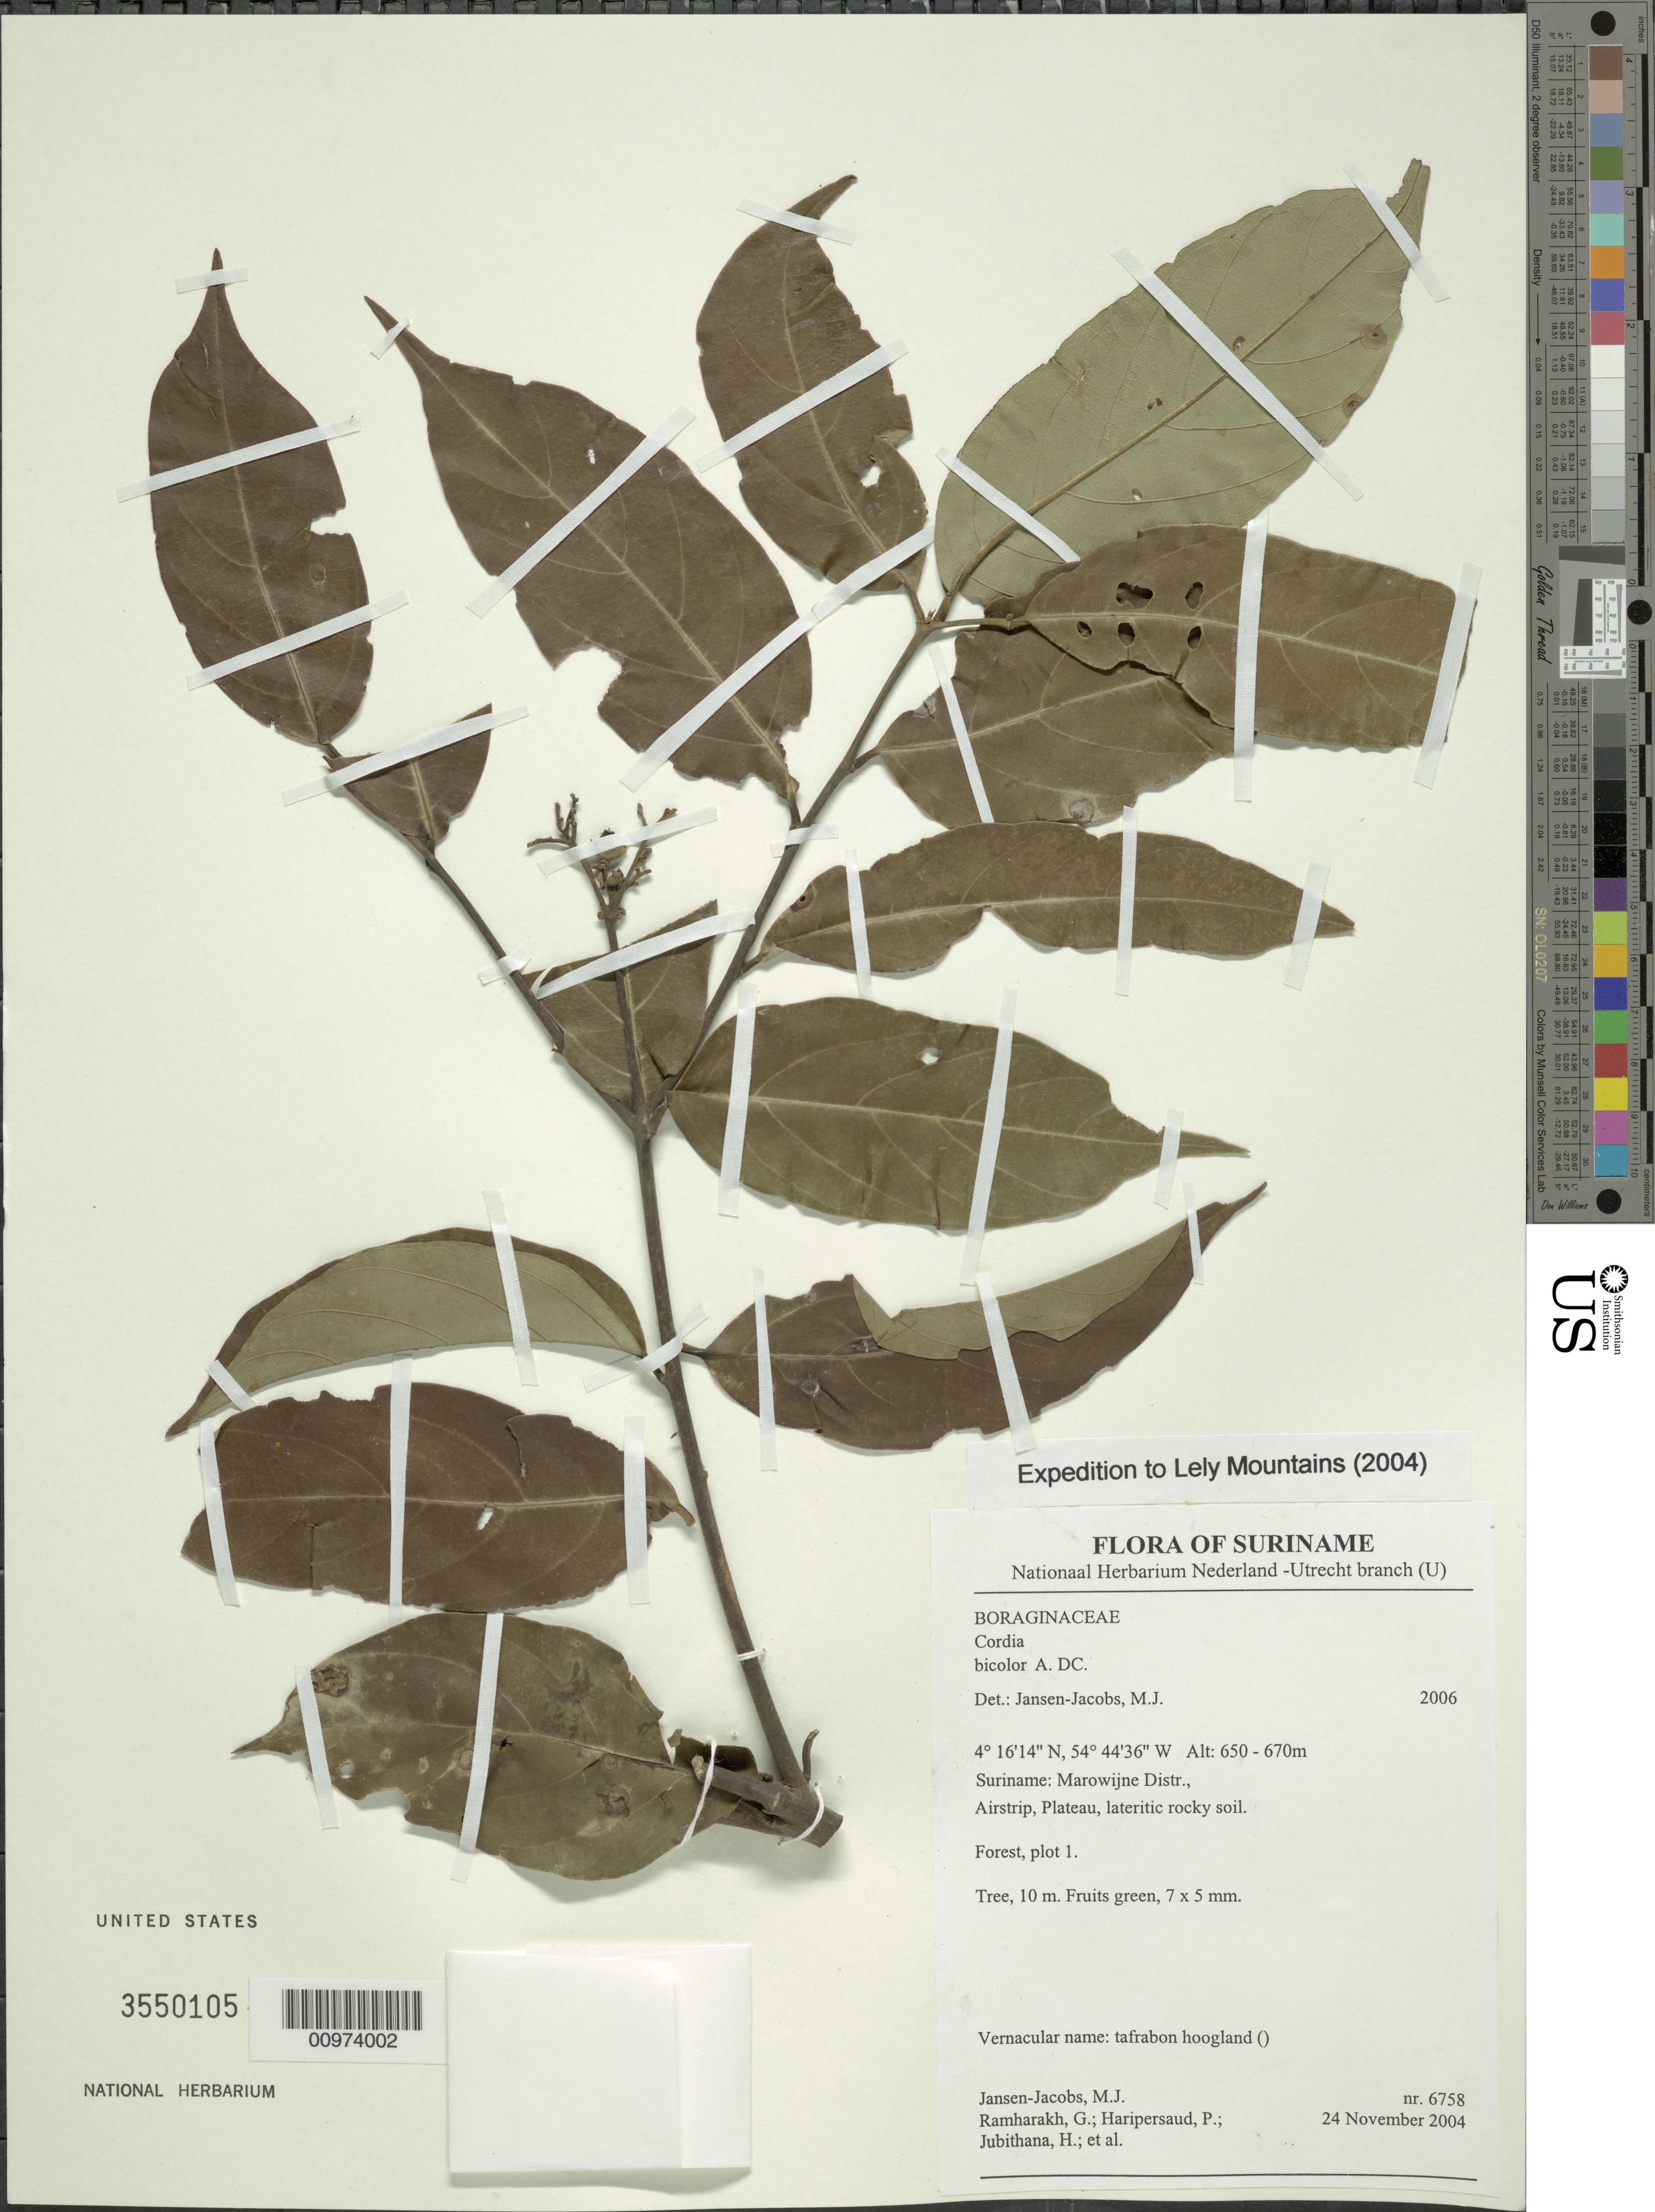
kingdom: Plantae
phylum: Tracheophyta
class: Magnoliopsida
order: Boraginales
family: Cordiaceae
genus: Cordia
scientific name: Cordia bicolor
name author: A. DC.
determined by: Jansen-Jacobs, M. J., (U), Nationaal Herbarium Nederland, Utrecht University branch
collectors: M. J. Jansen-Jacobs et al.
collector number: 6758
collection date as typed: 24-Nov-04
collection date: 2004-11-24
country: Suriname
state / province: Marowijne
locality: Marowijne Distr., Airstrip, Plateau; plot 1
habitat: Lateritic rocky soil. Forest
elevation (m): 650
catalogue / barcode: US 3550105